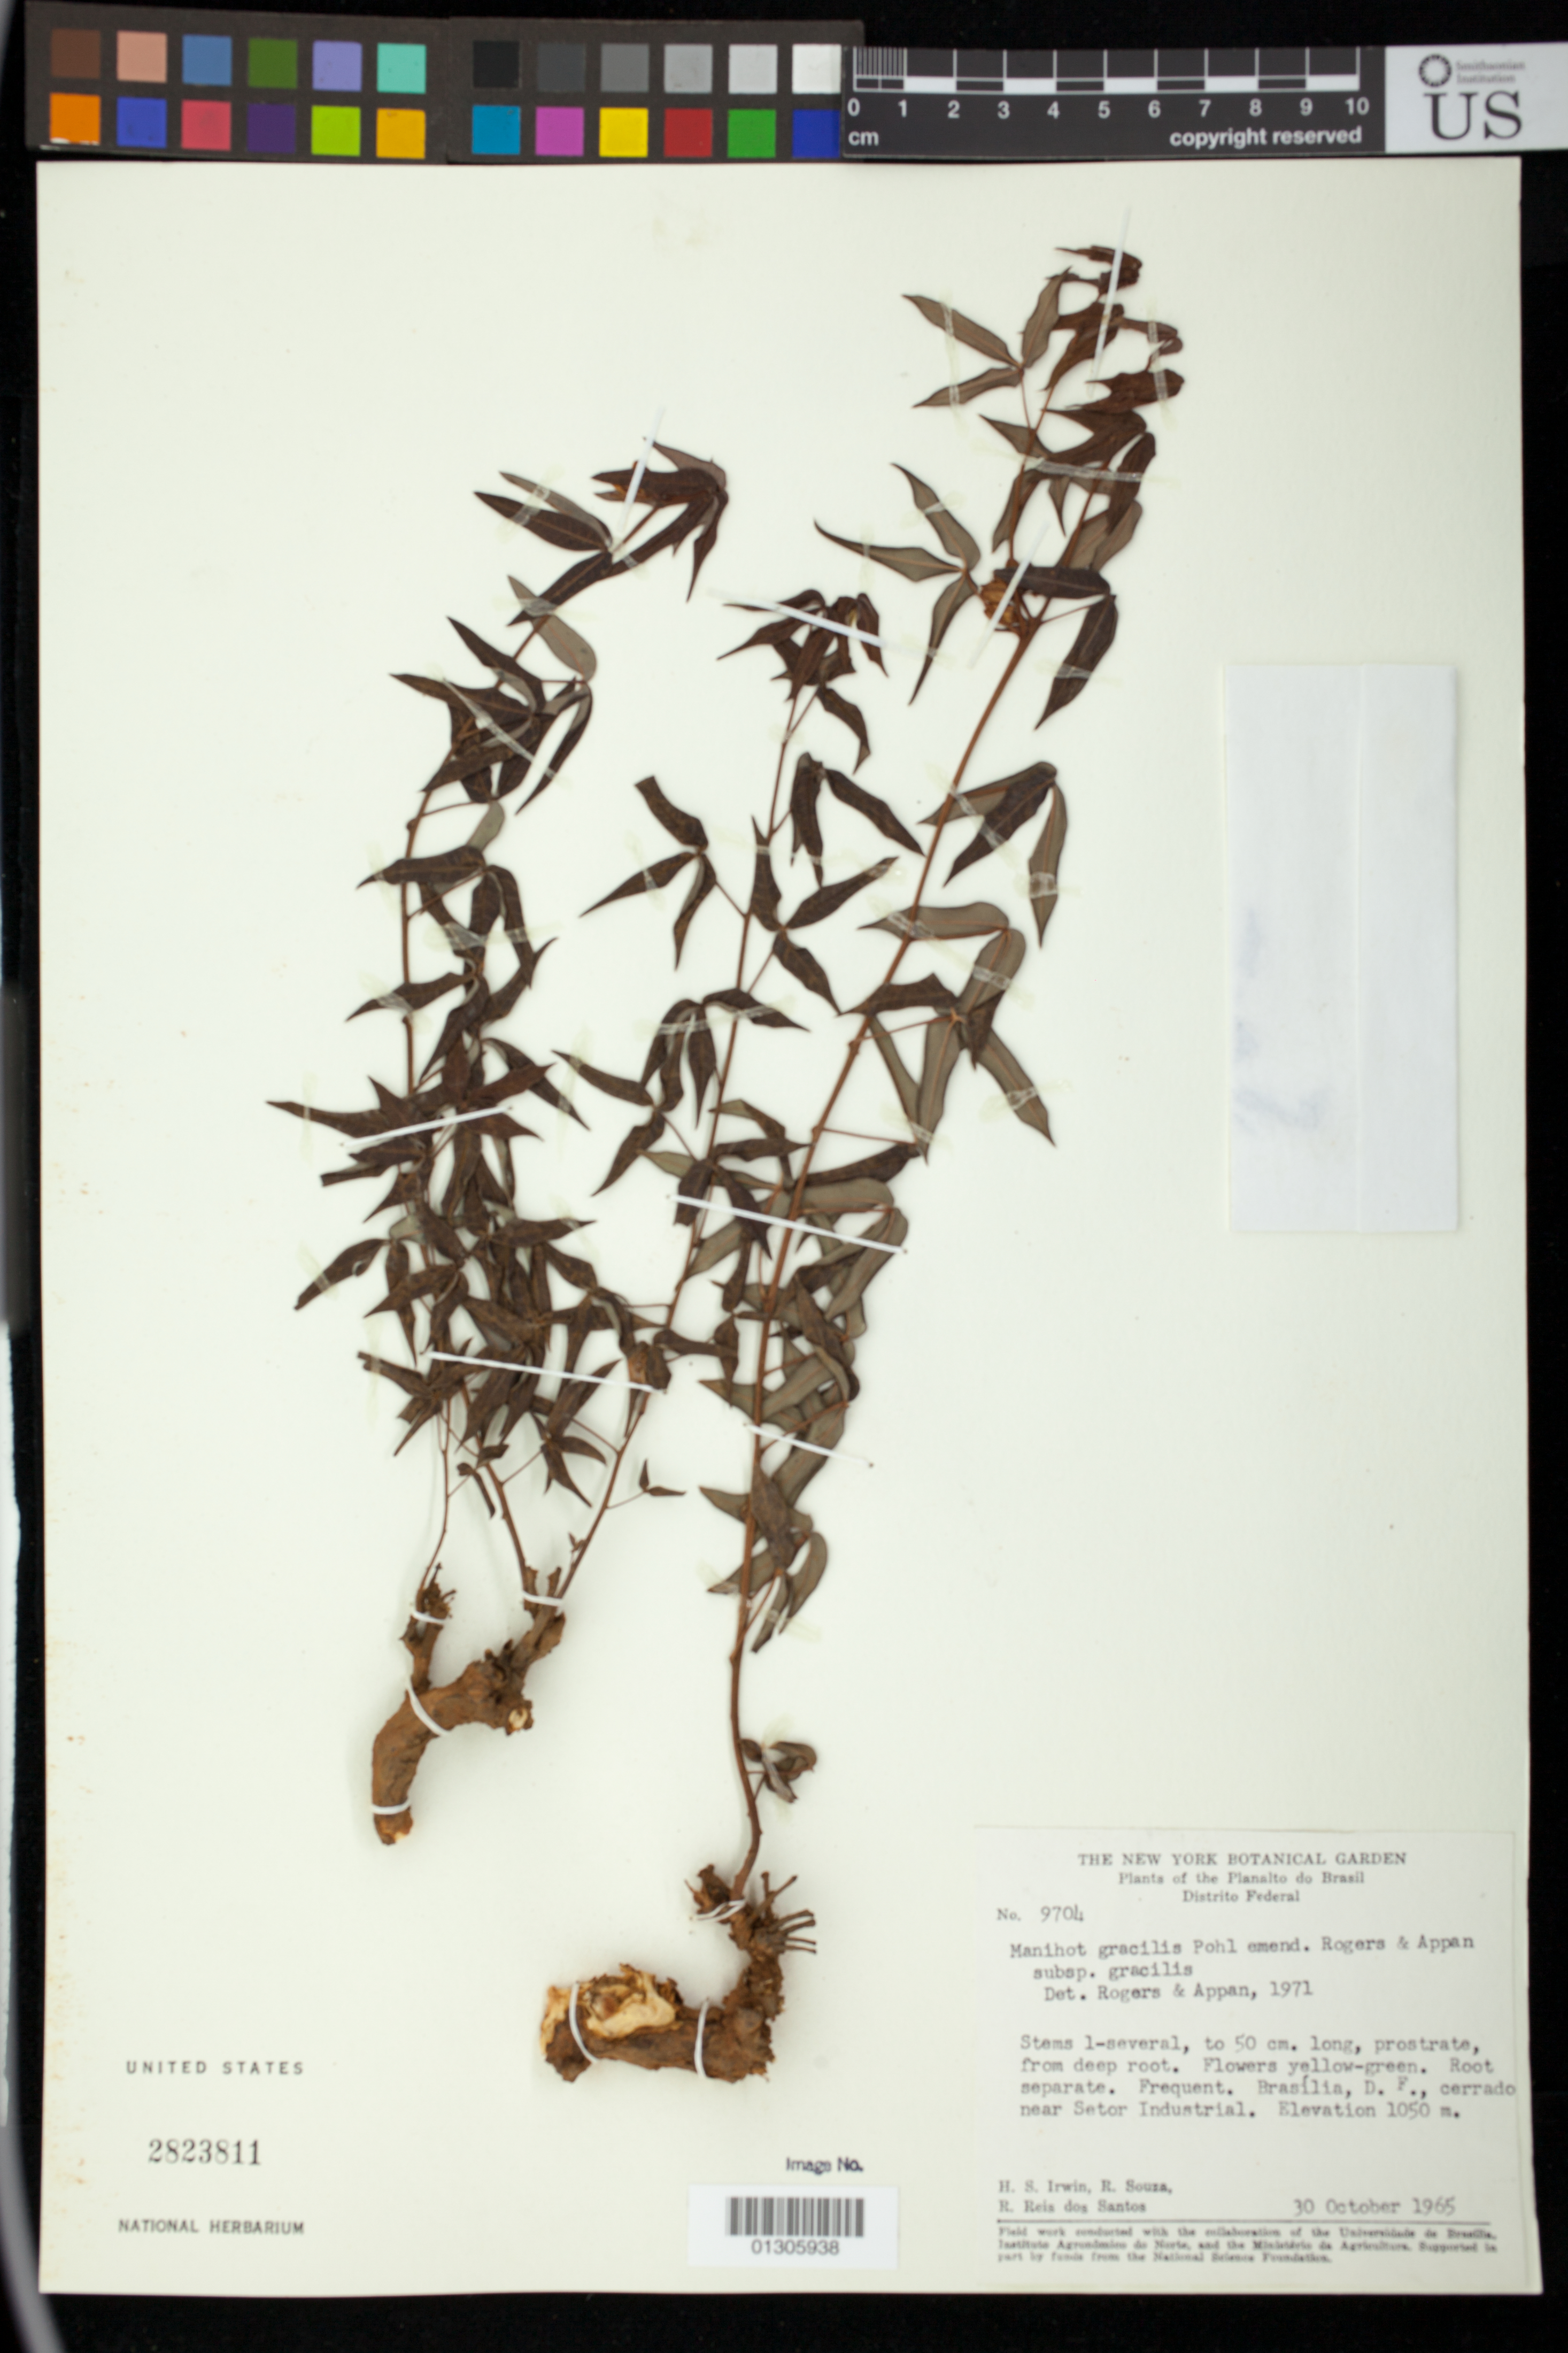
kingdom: Plantae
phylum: Tracheophyta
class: Magnoliopsida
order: Malpighiales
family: Euphorbiaceae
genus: Manihot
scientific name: Manihot esculenta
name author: Crantz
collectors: H. Irwin, R. Souza & R. Reis dos Santos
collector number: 9704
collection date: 1965-10-30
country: Brazil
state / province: Goias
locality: Brasilia, D. F., cerrado near Setor Industrial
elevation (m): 1050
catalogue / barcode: US 2823811